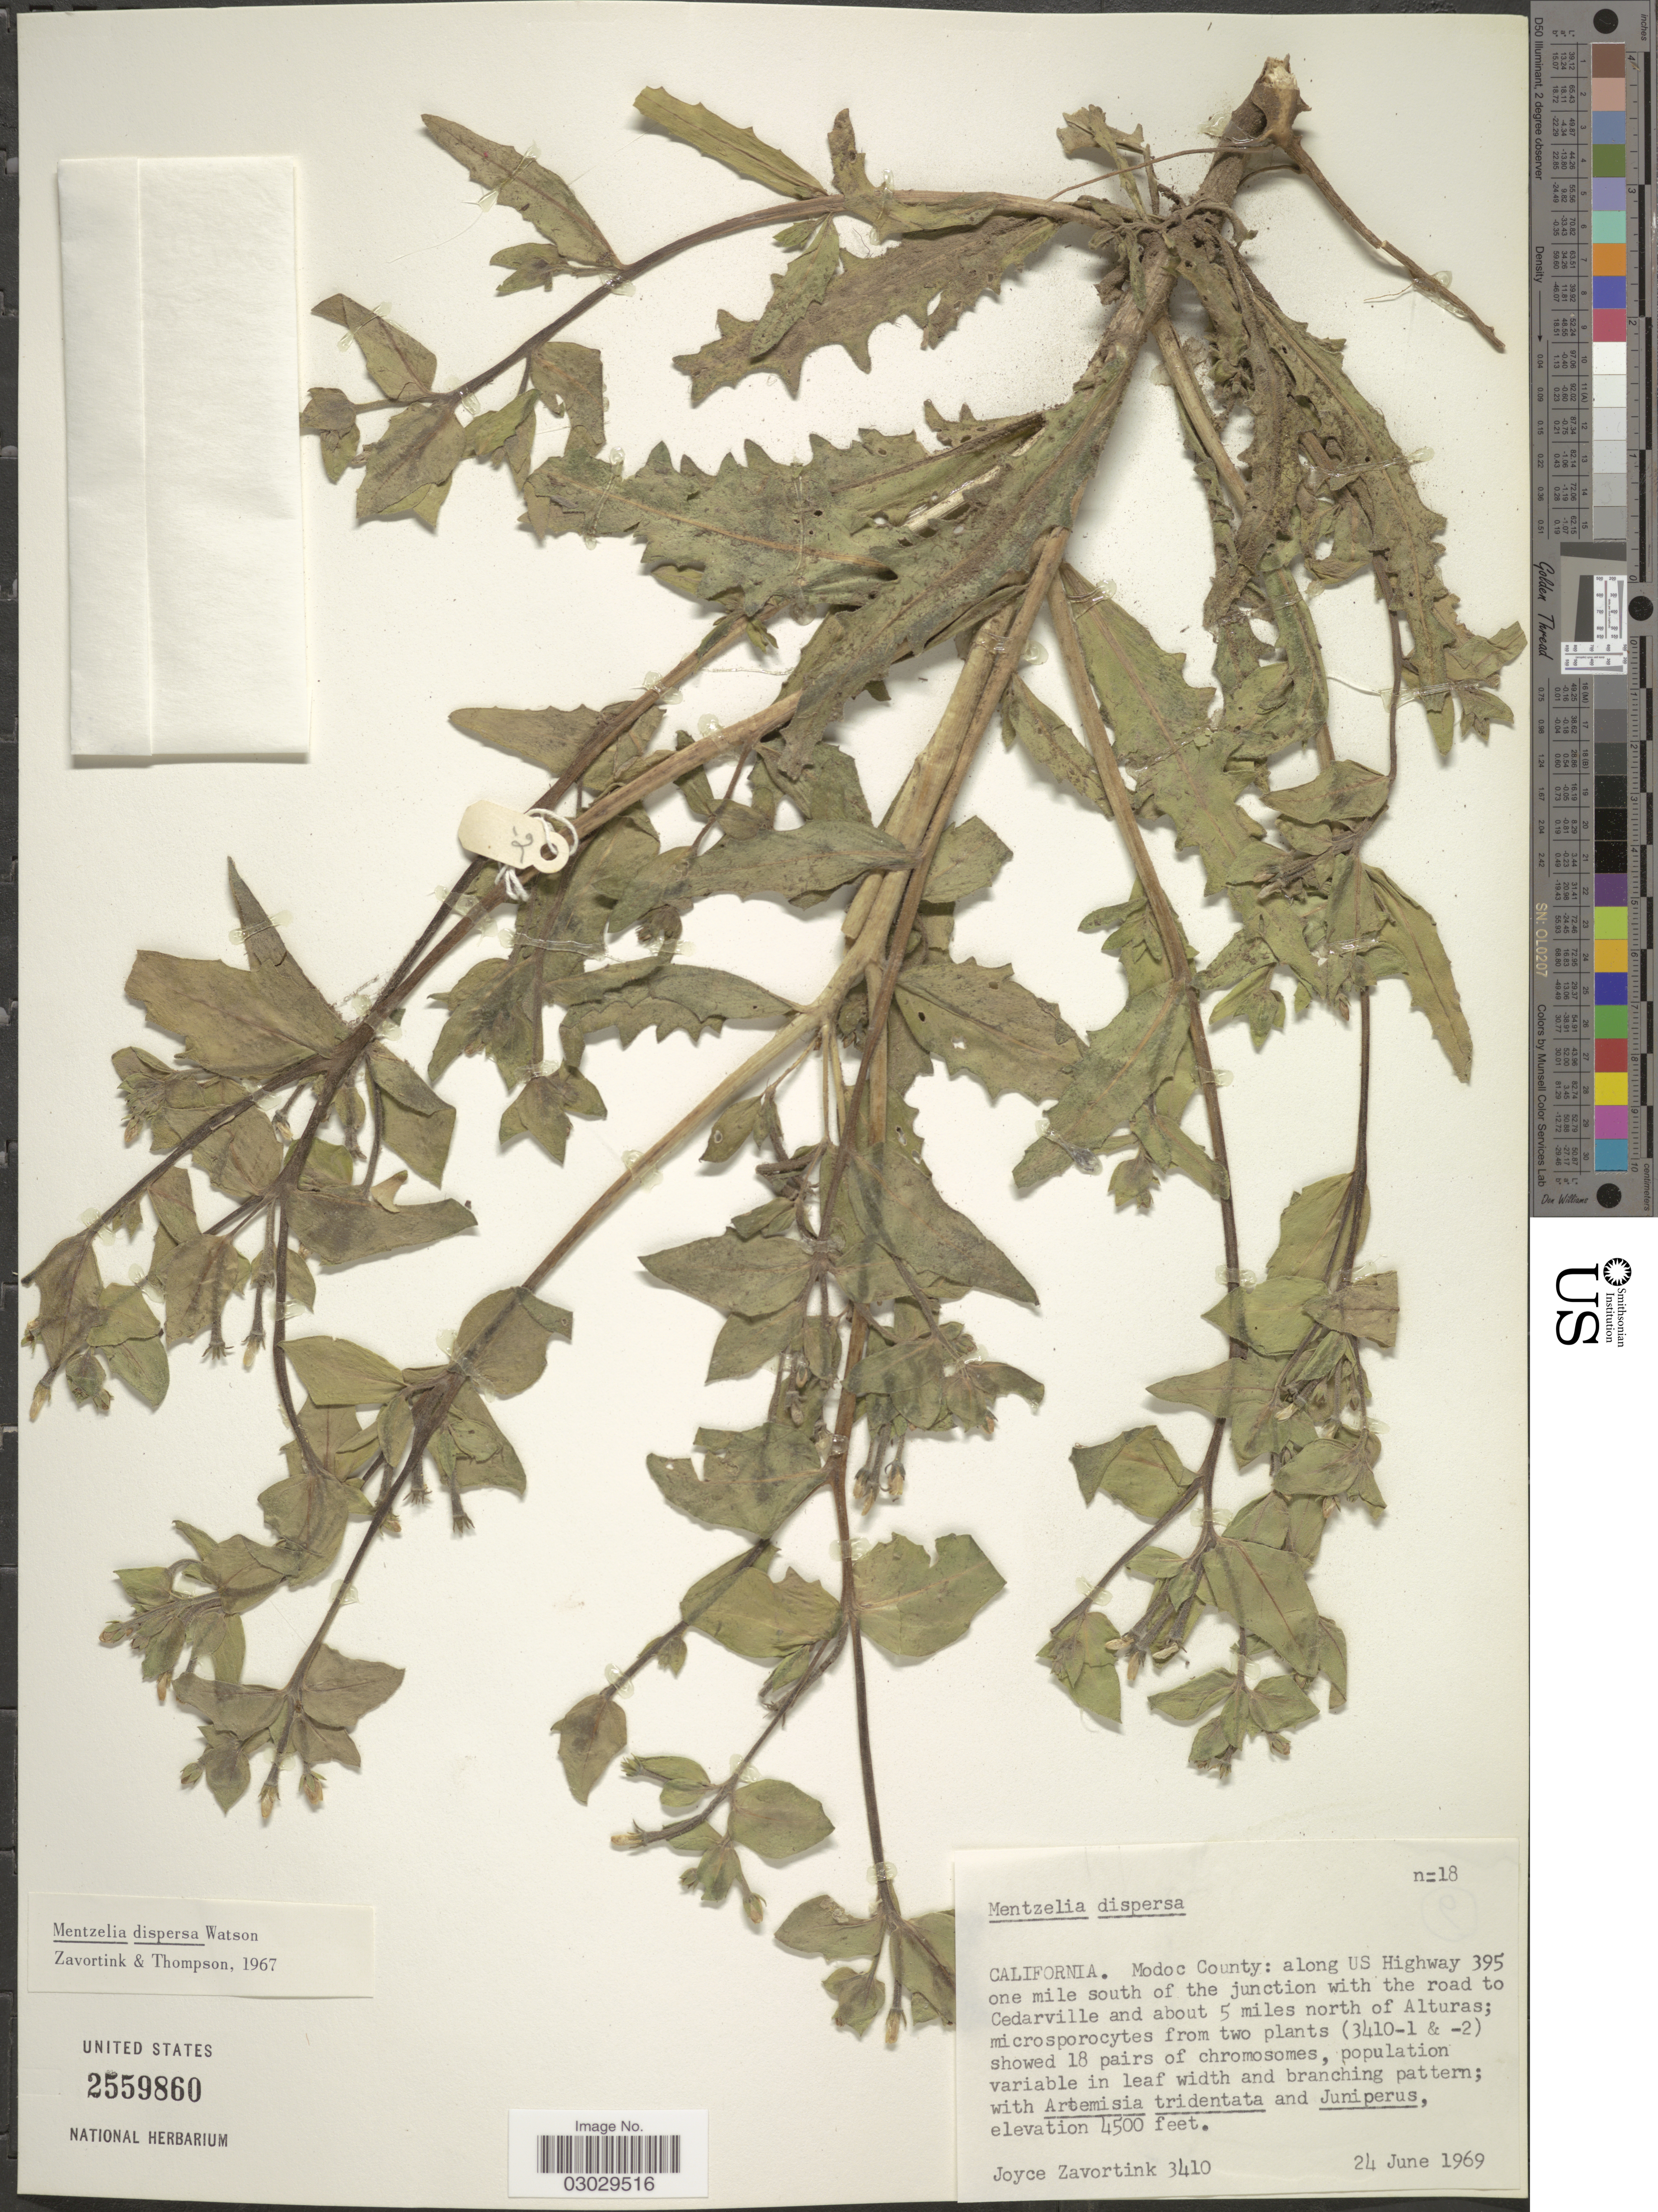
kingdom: Plantae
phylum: Tracheophyta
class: Magnoliopsida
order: Cornales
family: Loasaceae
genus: Mentzelia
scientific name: Mentzelia dispersa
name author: S. Watson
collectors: J. Zavortink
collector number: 3410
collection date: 1969-06-24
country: United States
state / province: California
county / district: Modoc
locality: Modoc County: along US Highway 395 one mile south of the junction with the road to Cedarville and about 5 miles north of Alturas.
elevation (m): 1372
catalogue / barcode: US 2559860